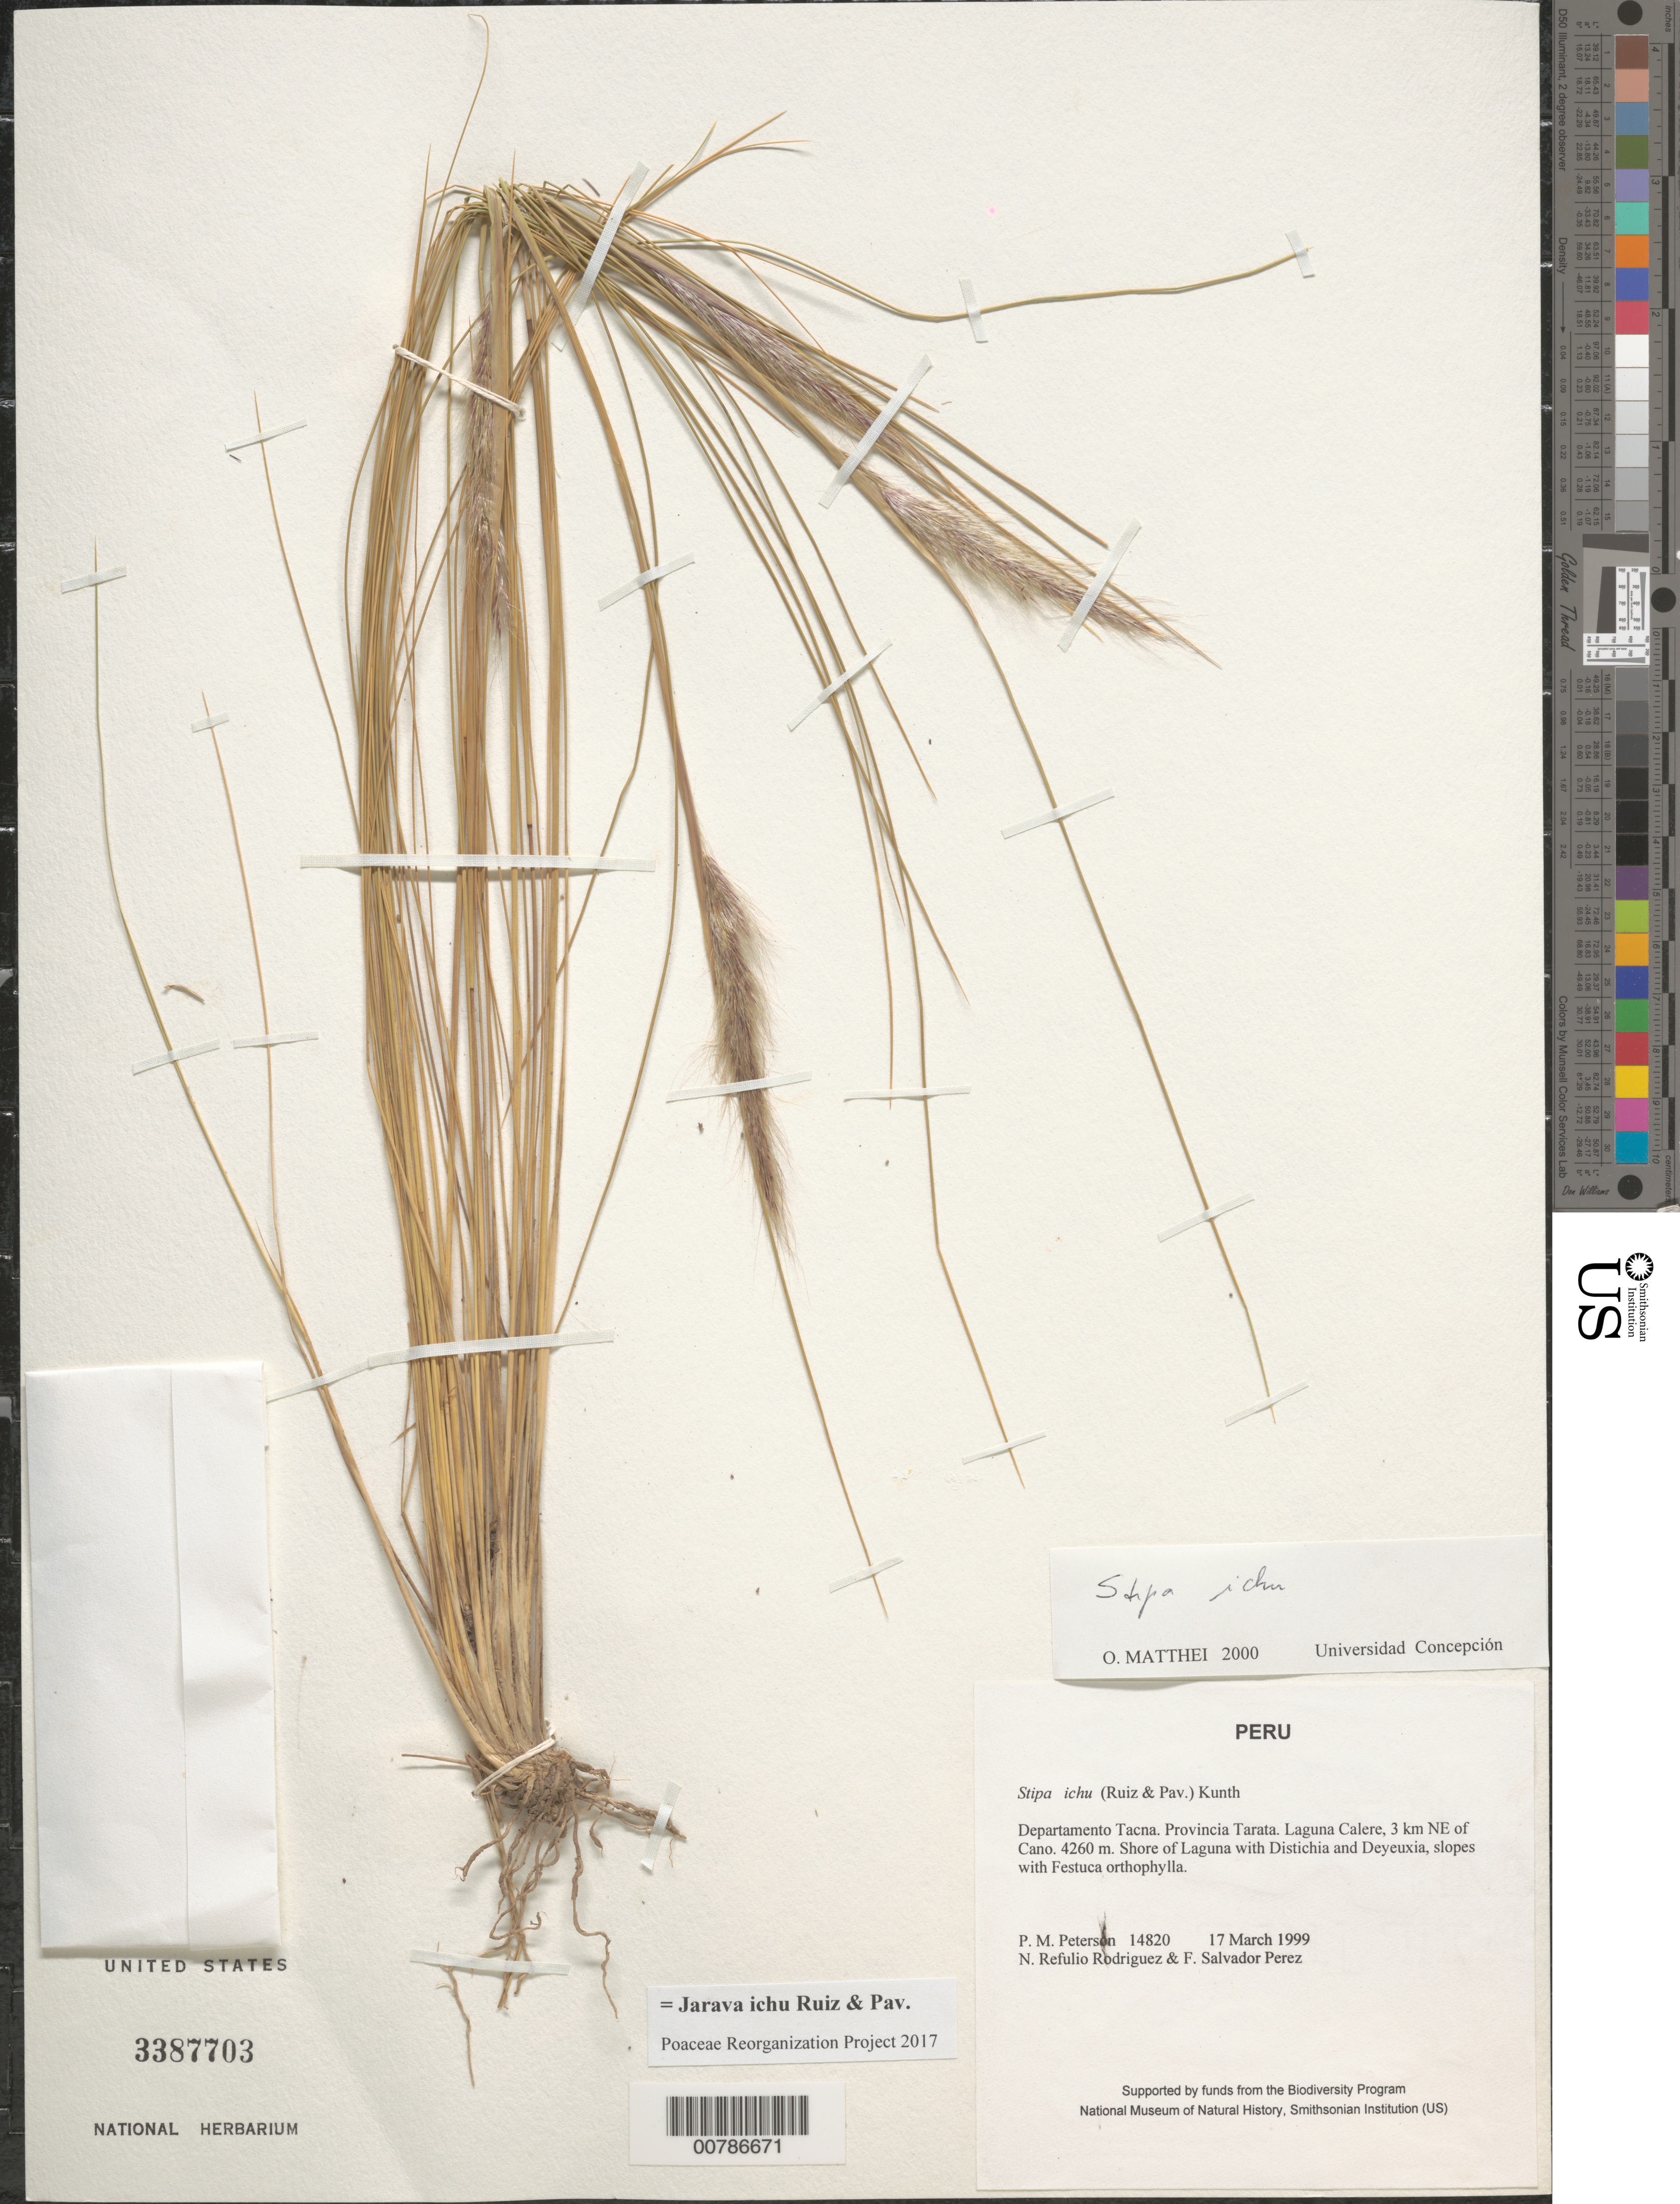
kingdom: Plantae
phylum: Tracheophyta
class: Liliopsida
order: Poales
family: Poaceae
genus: Jarava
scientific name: Jarava ichu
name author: Ruiz & Pav.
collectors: P. M. Peterson, N. Refulio-Rodríguez & F. Salvador Perez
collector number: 14820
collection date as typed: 17 Mar 1999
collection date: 1999-03-17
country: Peru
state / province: Tacna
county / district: Tarata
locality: Laguna Calere, 3 km NE of Cano.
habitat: Shore of Laguna with Distichia and Deyeuxia, slopes with Festuca orthophylla.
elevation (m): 4260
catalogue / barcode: US 3387703